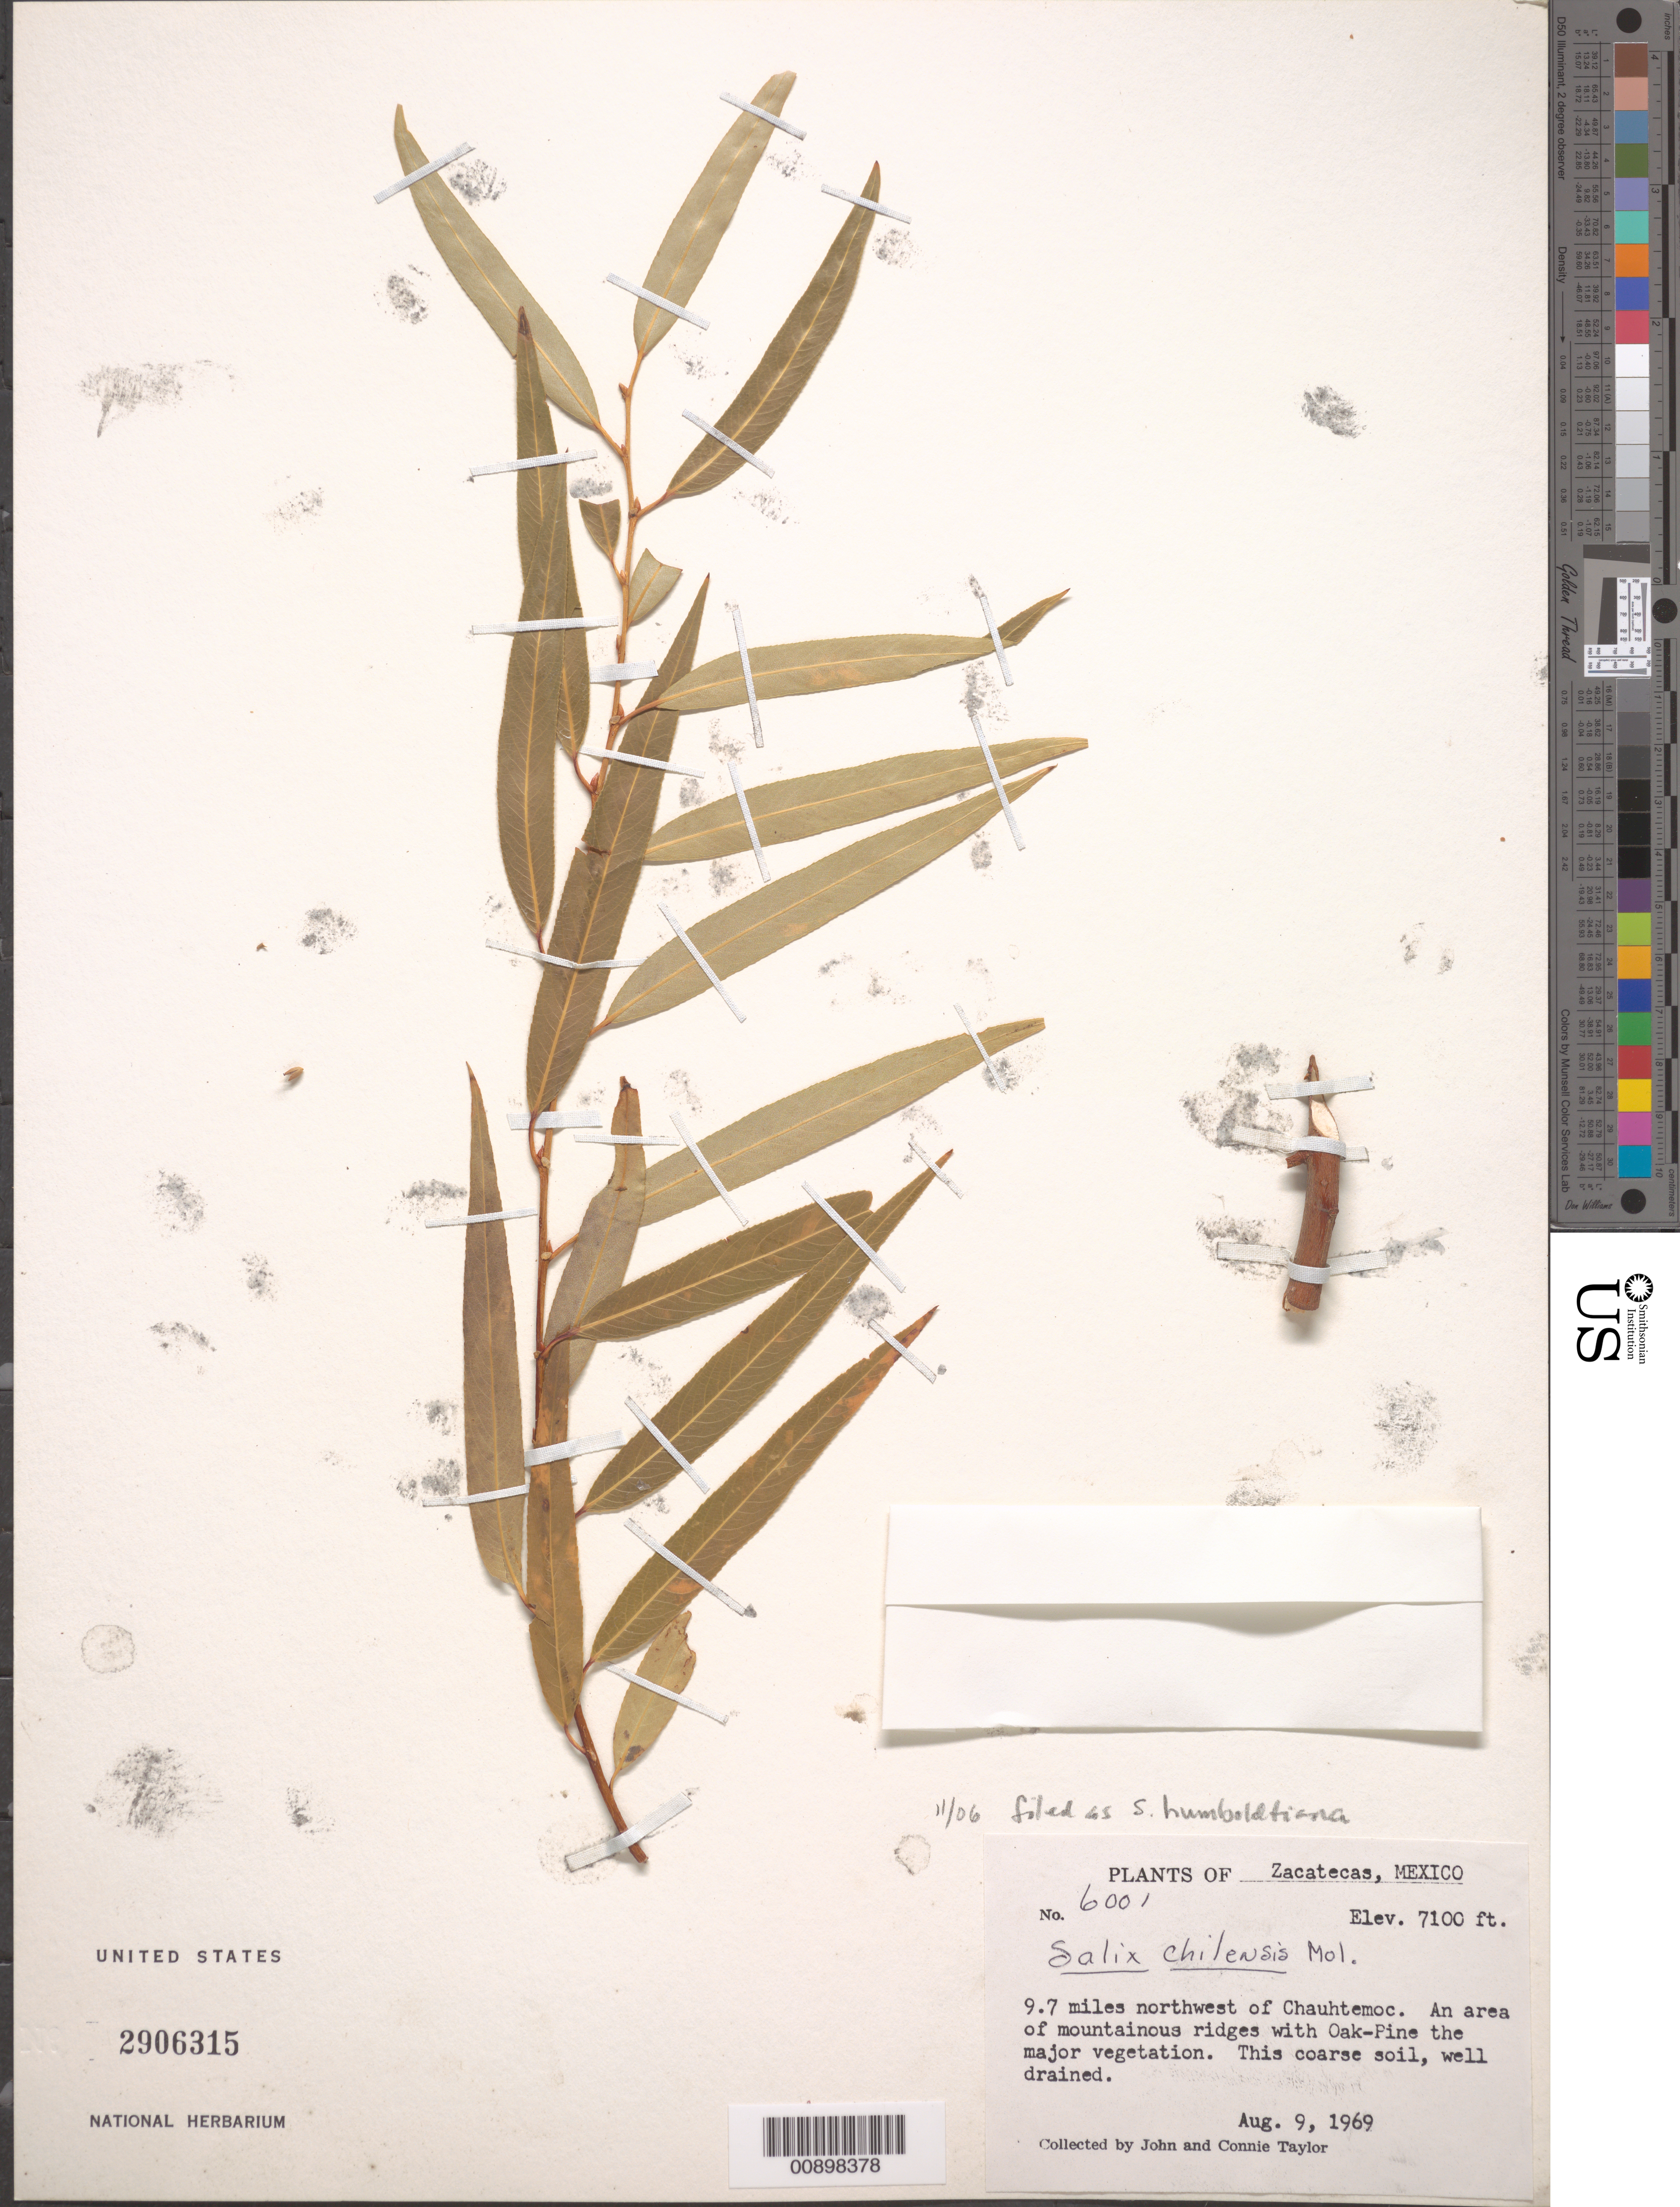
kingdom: Plantae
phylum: Tracheophyta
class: Magnoliopsida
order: Malpighiales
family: Salicaceae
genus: Salix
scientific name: Salix humboldtiana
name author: Willd.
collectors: J. Taylor & C. Taylor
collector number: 6001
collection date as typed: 09 Aug 1969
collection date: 1969-08-09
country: Mexico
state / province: Zacatecas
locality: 9.7 miles northwest of Chauhtemoc, Zacatecas.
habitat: An area of mountainous ridges with Oak-Pine the major vegetation. This coarse soil, well drained.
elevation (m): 2164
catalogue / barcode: US 2906315